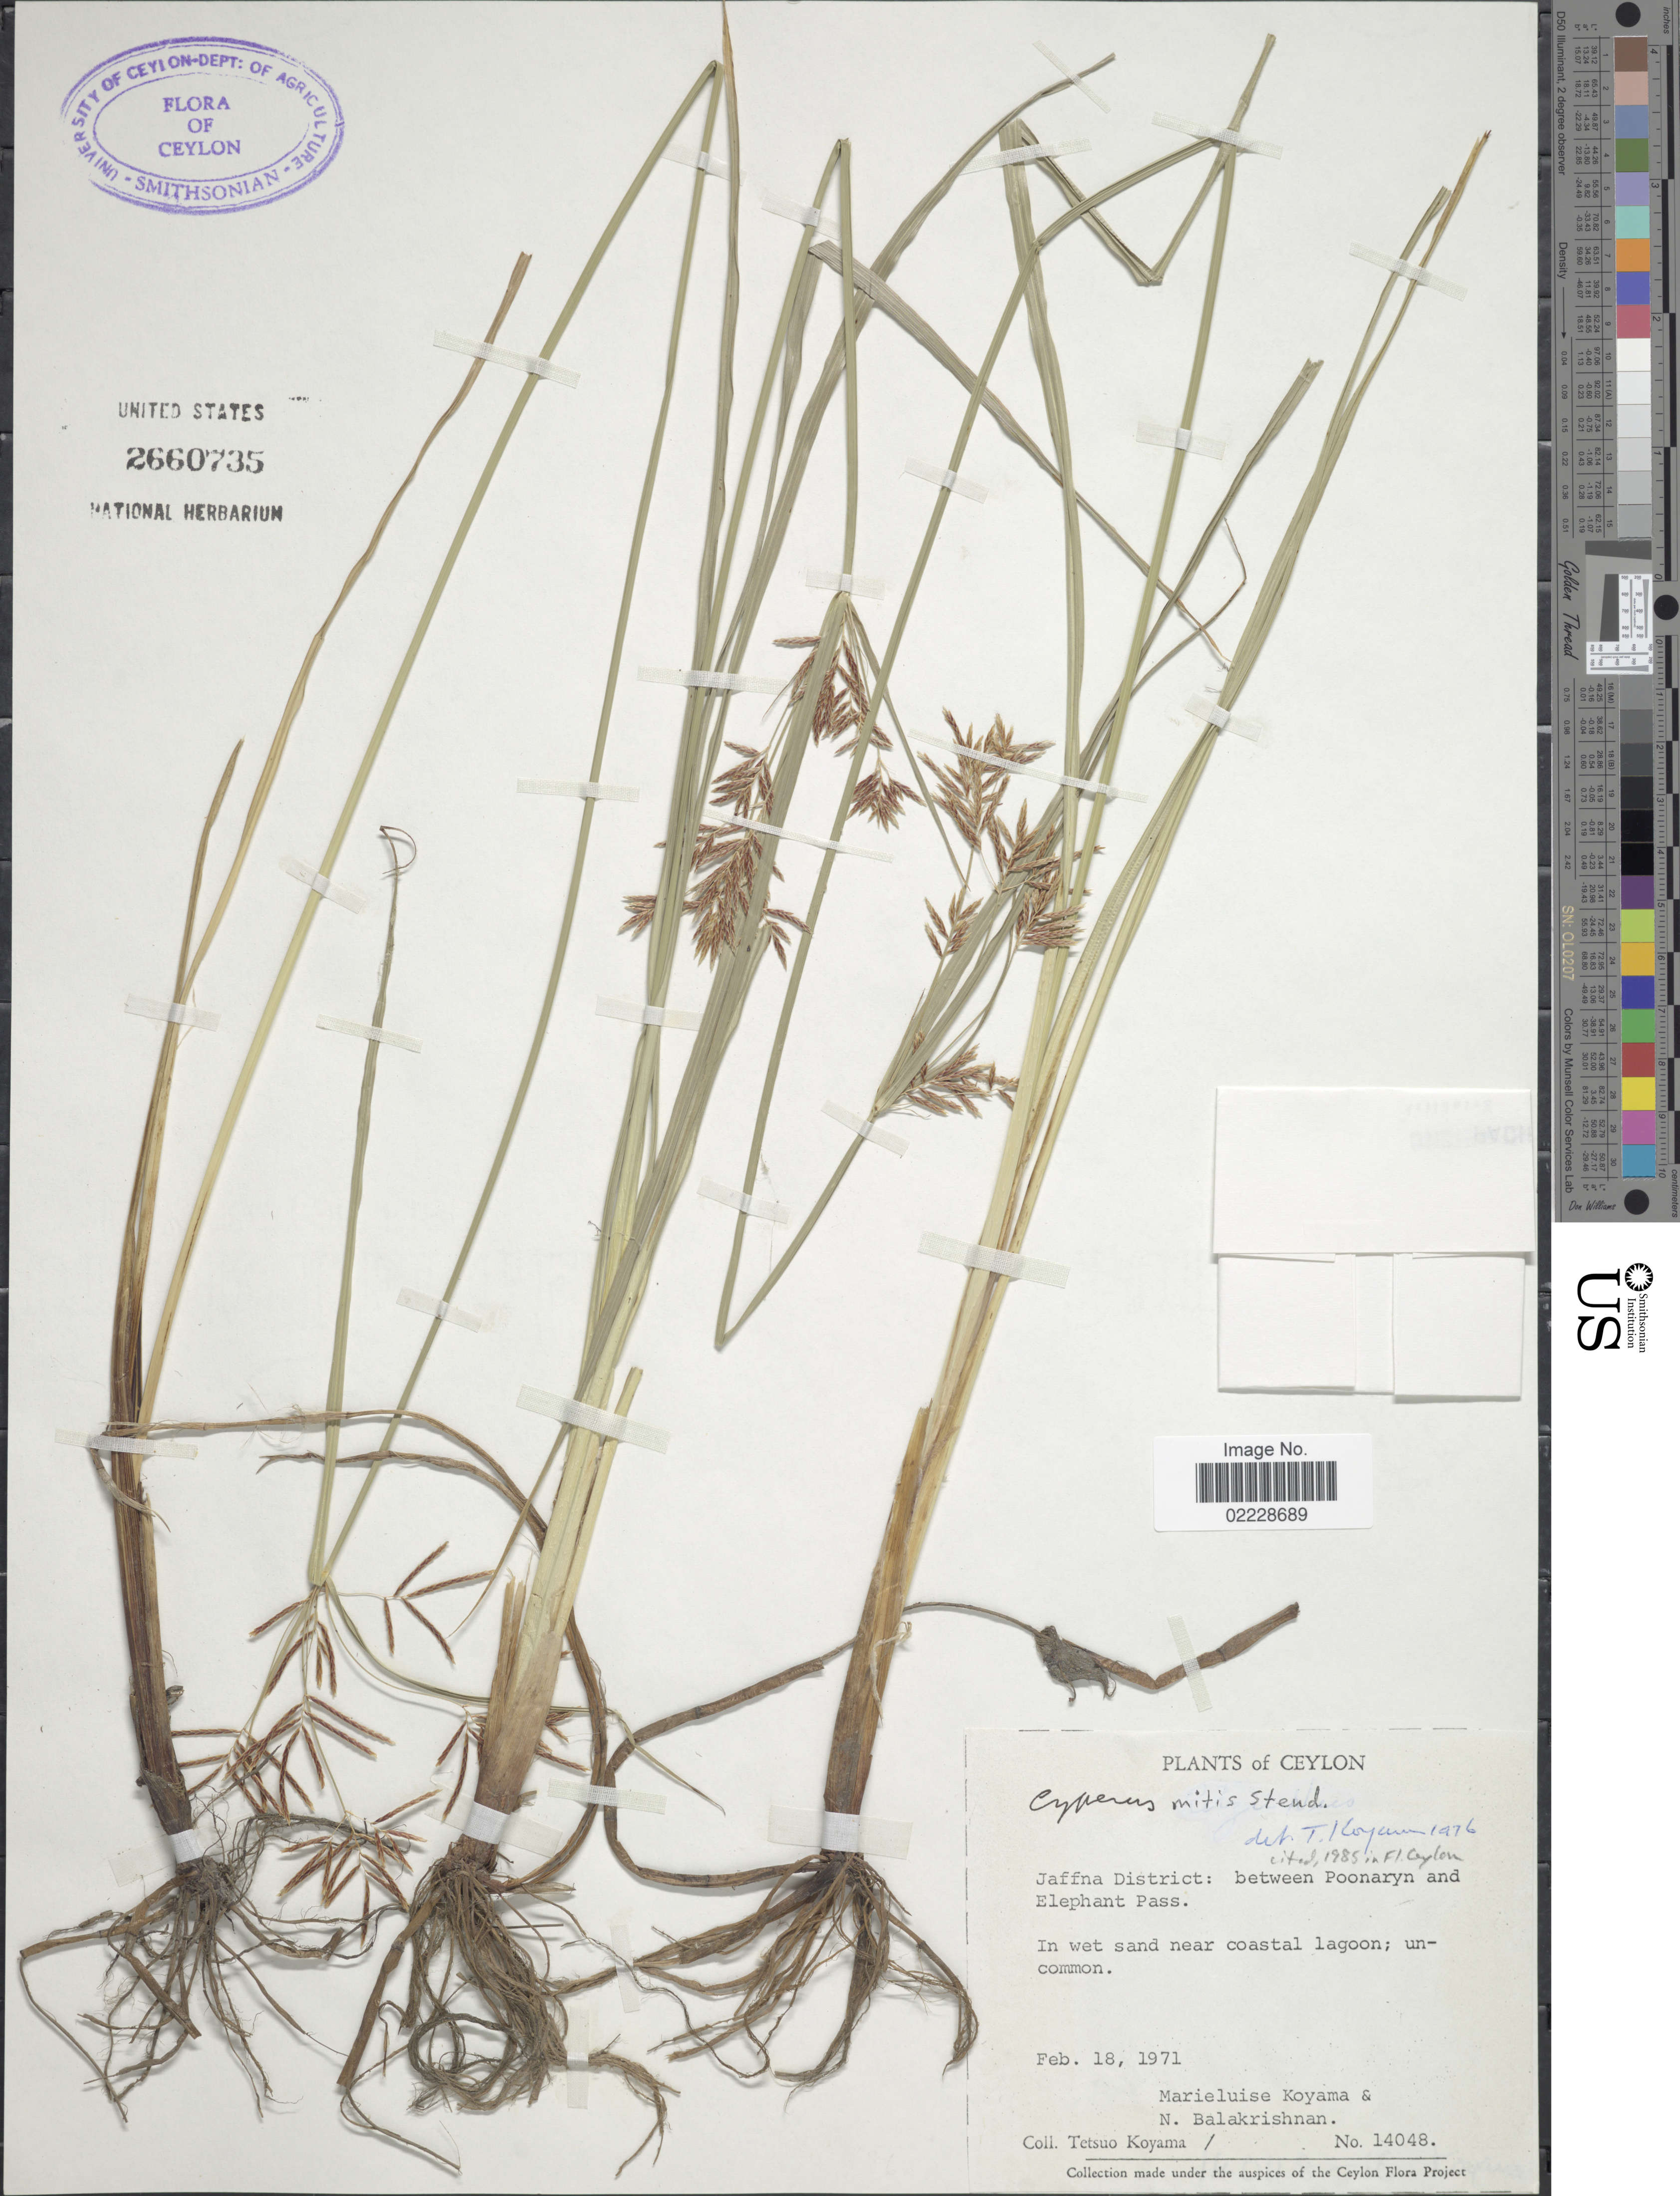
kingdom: Plantae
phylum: Tracheophyta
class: Liliopsida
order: Poales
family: Cyperaceae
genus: Cyperus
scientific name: Cyperus mitis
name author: Steud.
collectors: T. Koyama, M. Koyama & N. Balakrishnan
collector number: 14048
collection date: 1971-02-18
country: Sri Lanka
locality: Ceylon, Jaffna District: Between Poonaryn and Elephant Pass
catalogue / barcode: US 2660735